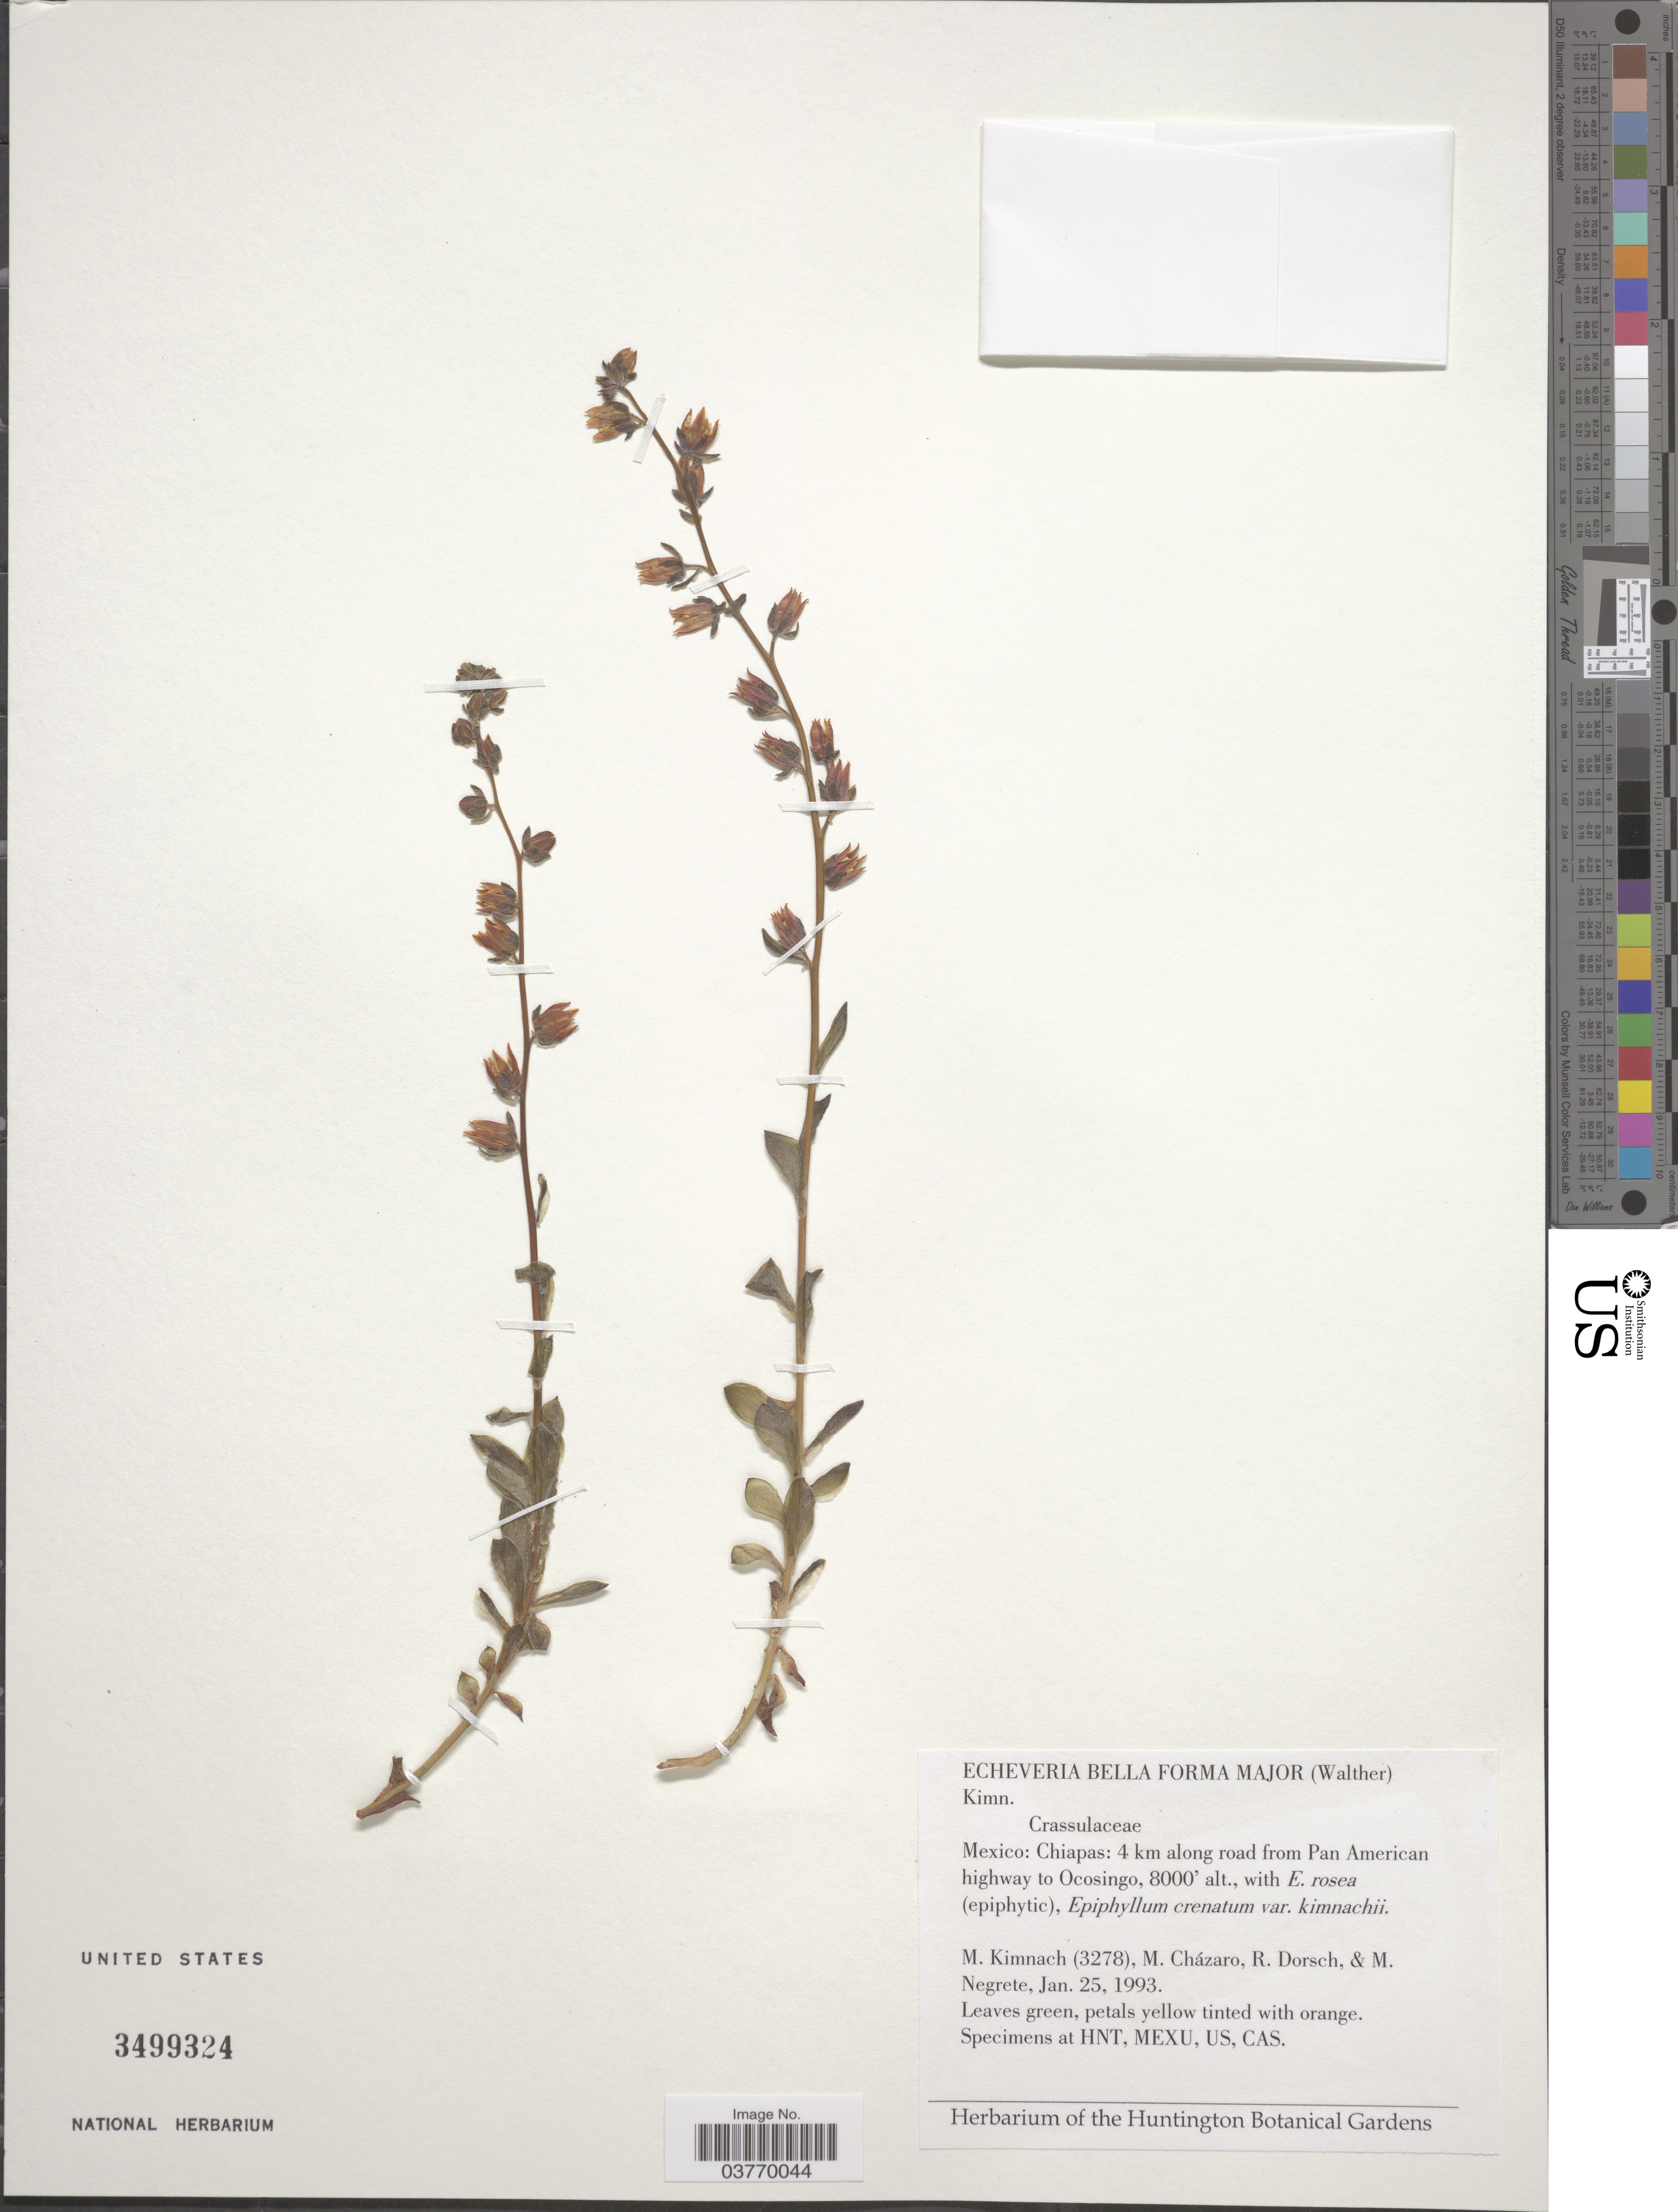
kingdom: Plantae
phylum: Tracheophyta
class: Magnoliopsida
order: Saxifragales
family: Crassulaceae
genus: Echeveria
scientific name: Echeveria bella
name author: Alexander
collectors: M. W. Kimnach, M. Chazaro, R. Dorsch & M. Negrete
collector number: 3278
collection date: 1993-01-25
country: Mexico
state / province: Chiapas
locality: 4 km along road from Pan American highway to Ocosingo.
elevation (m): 2438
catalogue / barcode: US 3499324